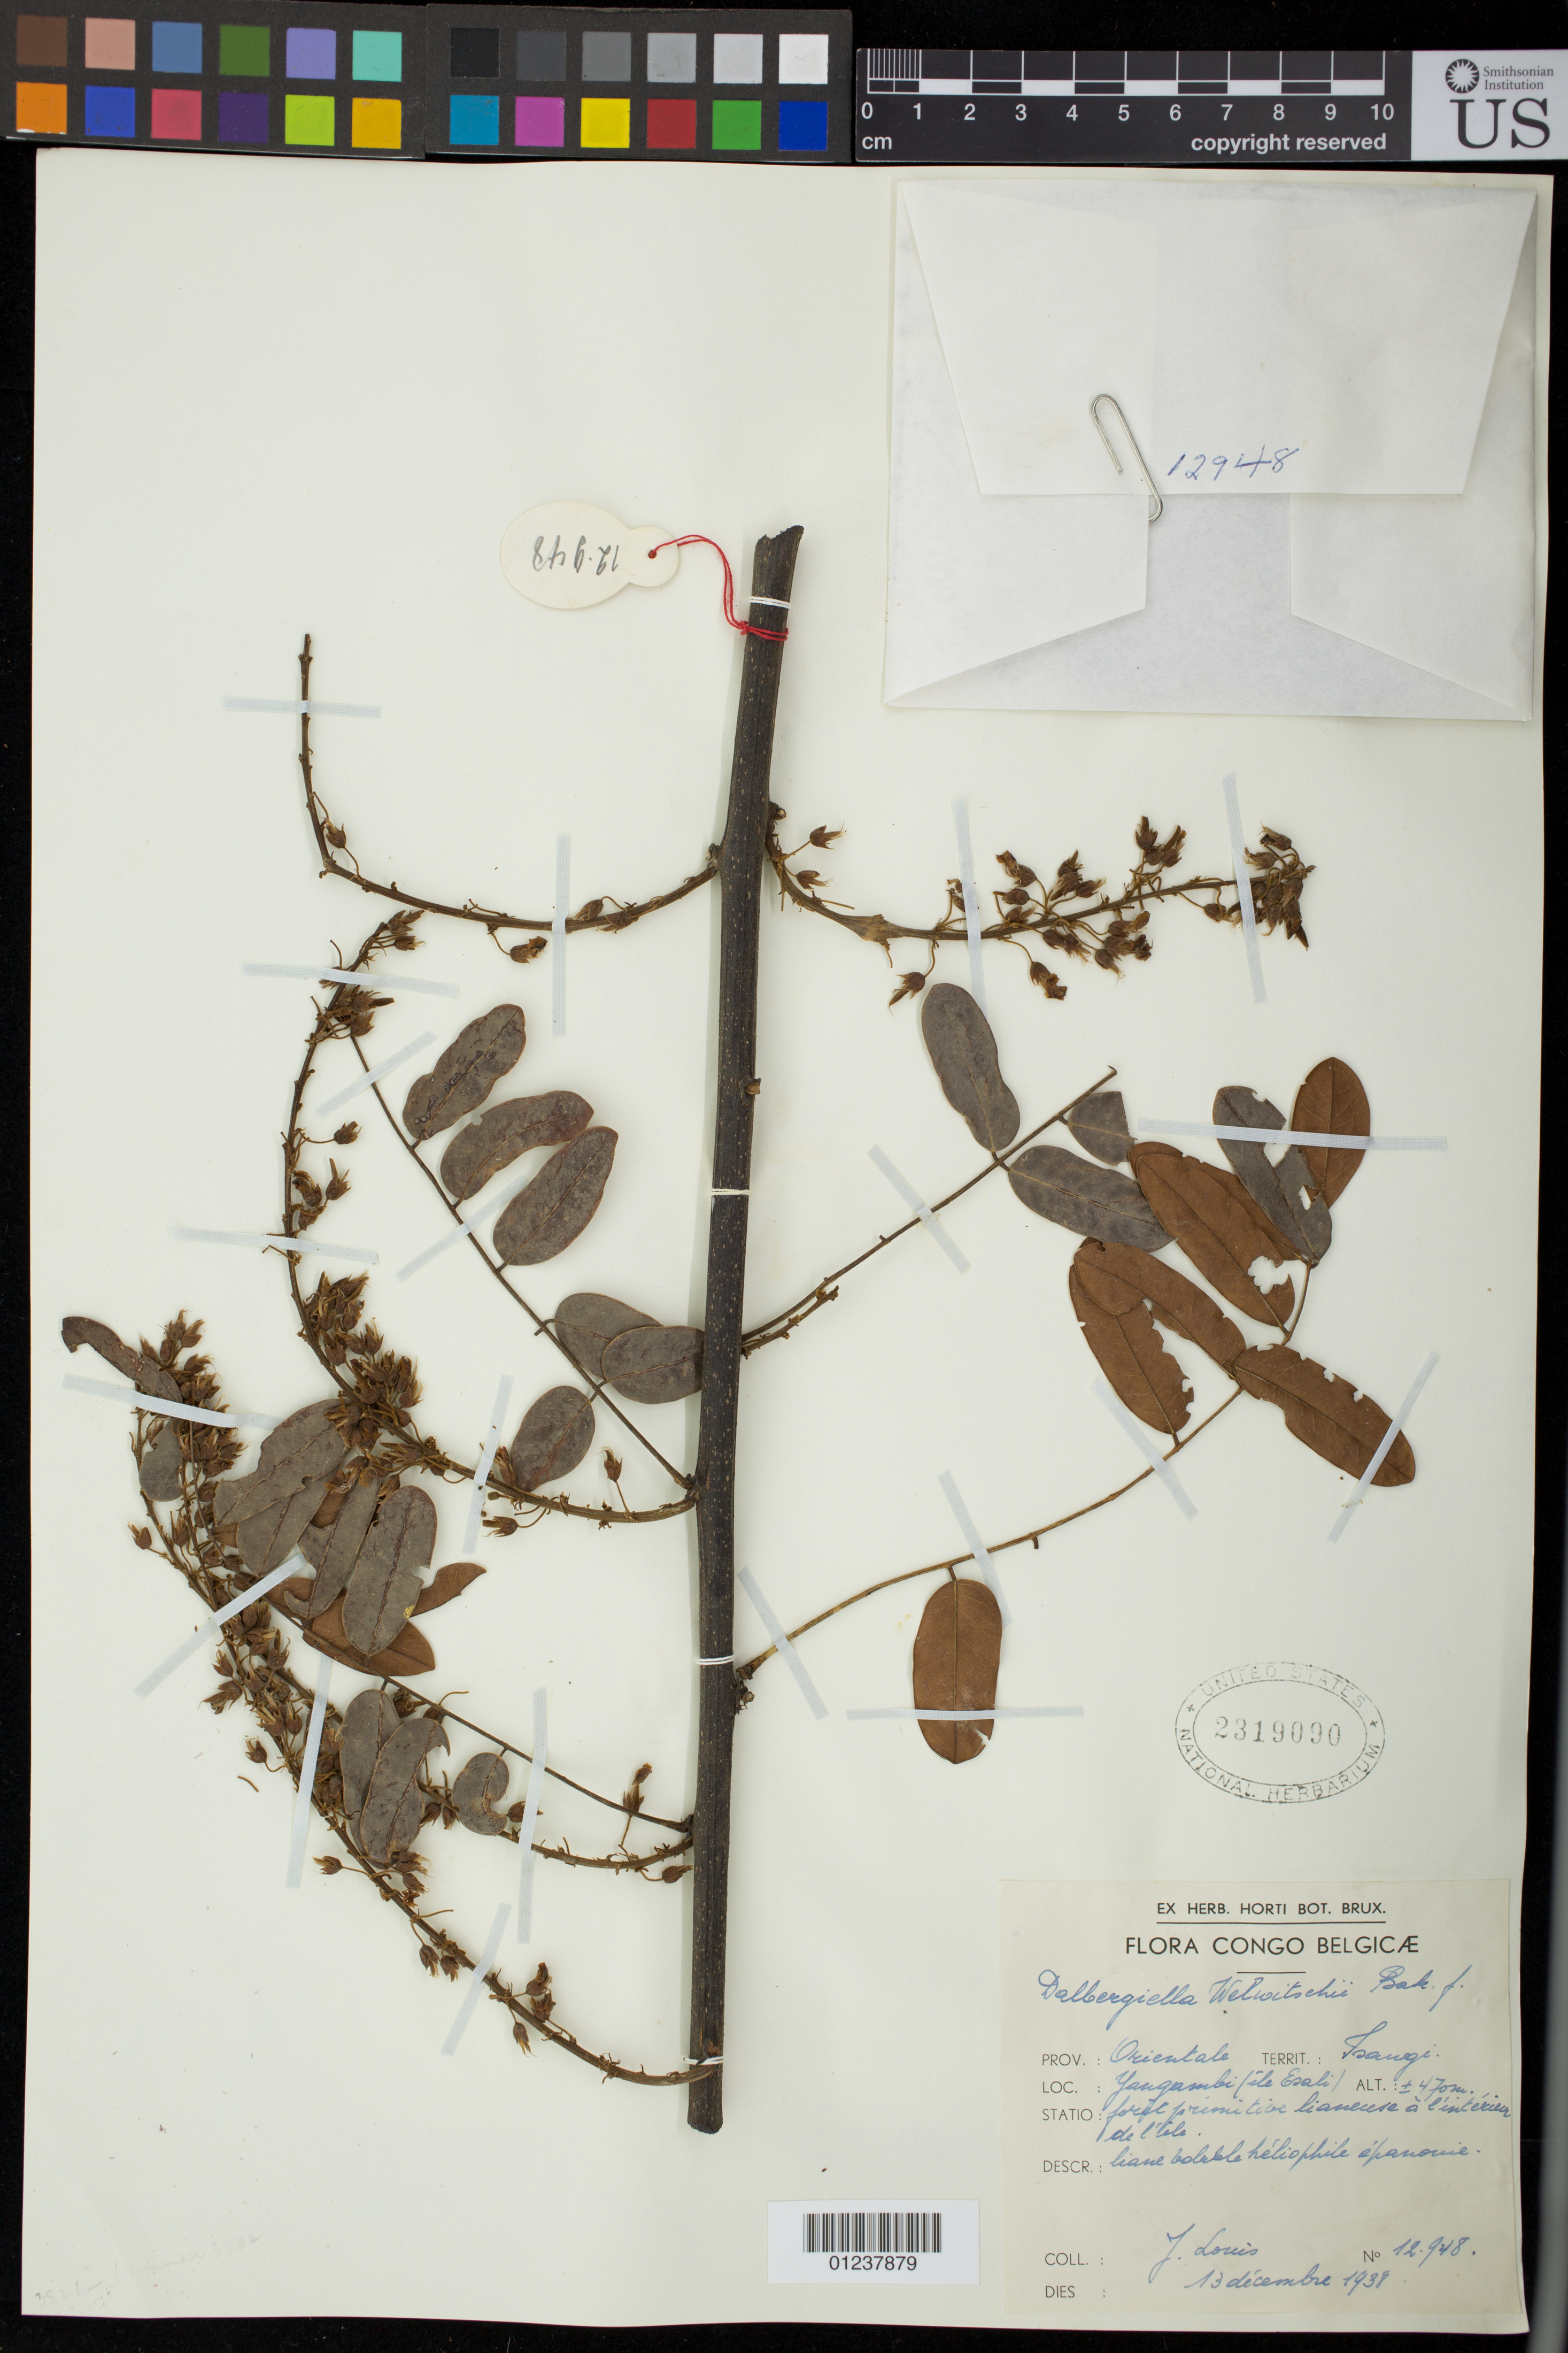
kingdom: Plantae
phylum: Tracheophyta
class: Magnoliopsida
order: Fabales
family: Fabaceae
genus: Dalbergiella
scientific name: Dalbergiella welwitschii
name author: Baker f.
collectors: F. Louis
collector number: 12,948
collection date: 1938-12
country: Congo, Democratic Republic of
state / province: Kasai-Oriental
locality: Belgian Congo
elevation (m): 470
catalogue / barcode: US 2319090